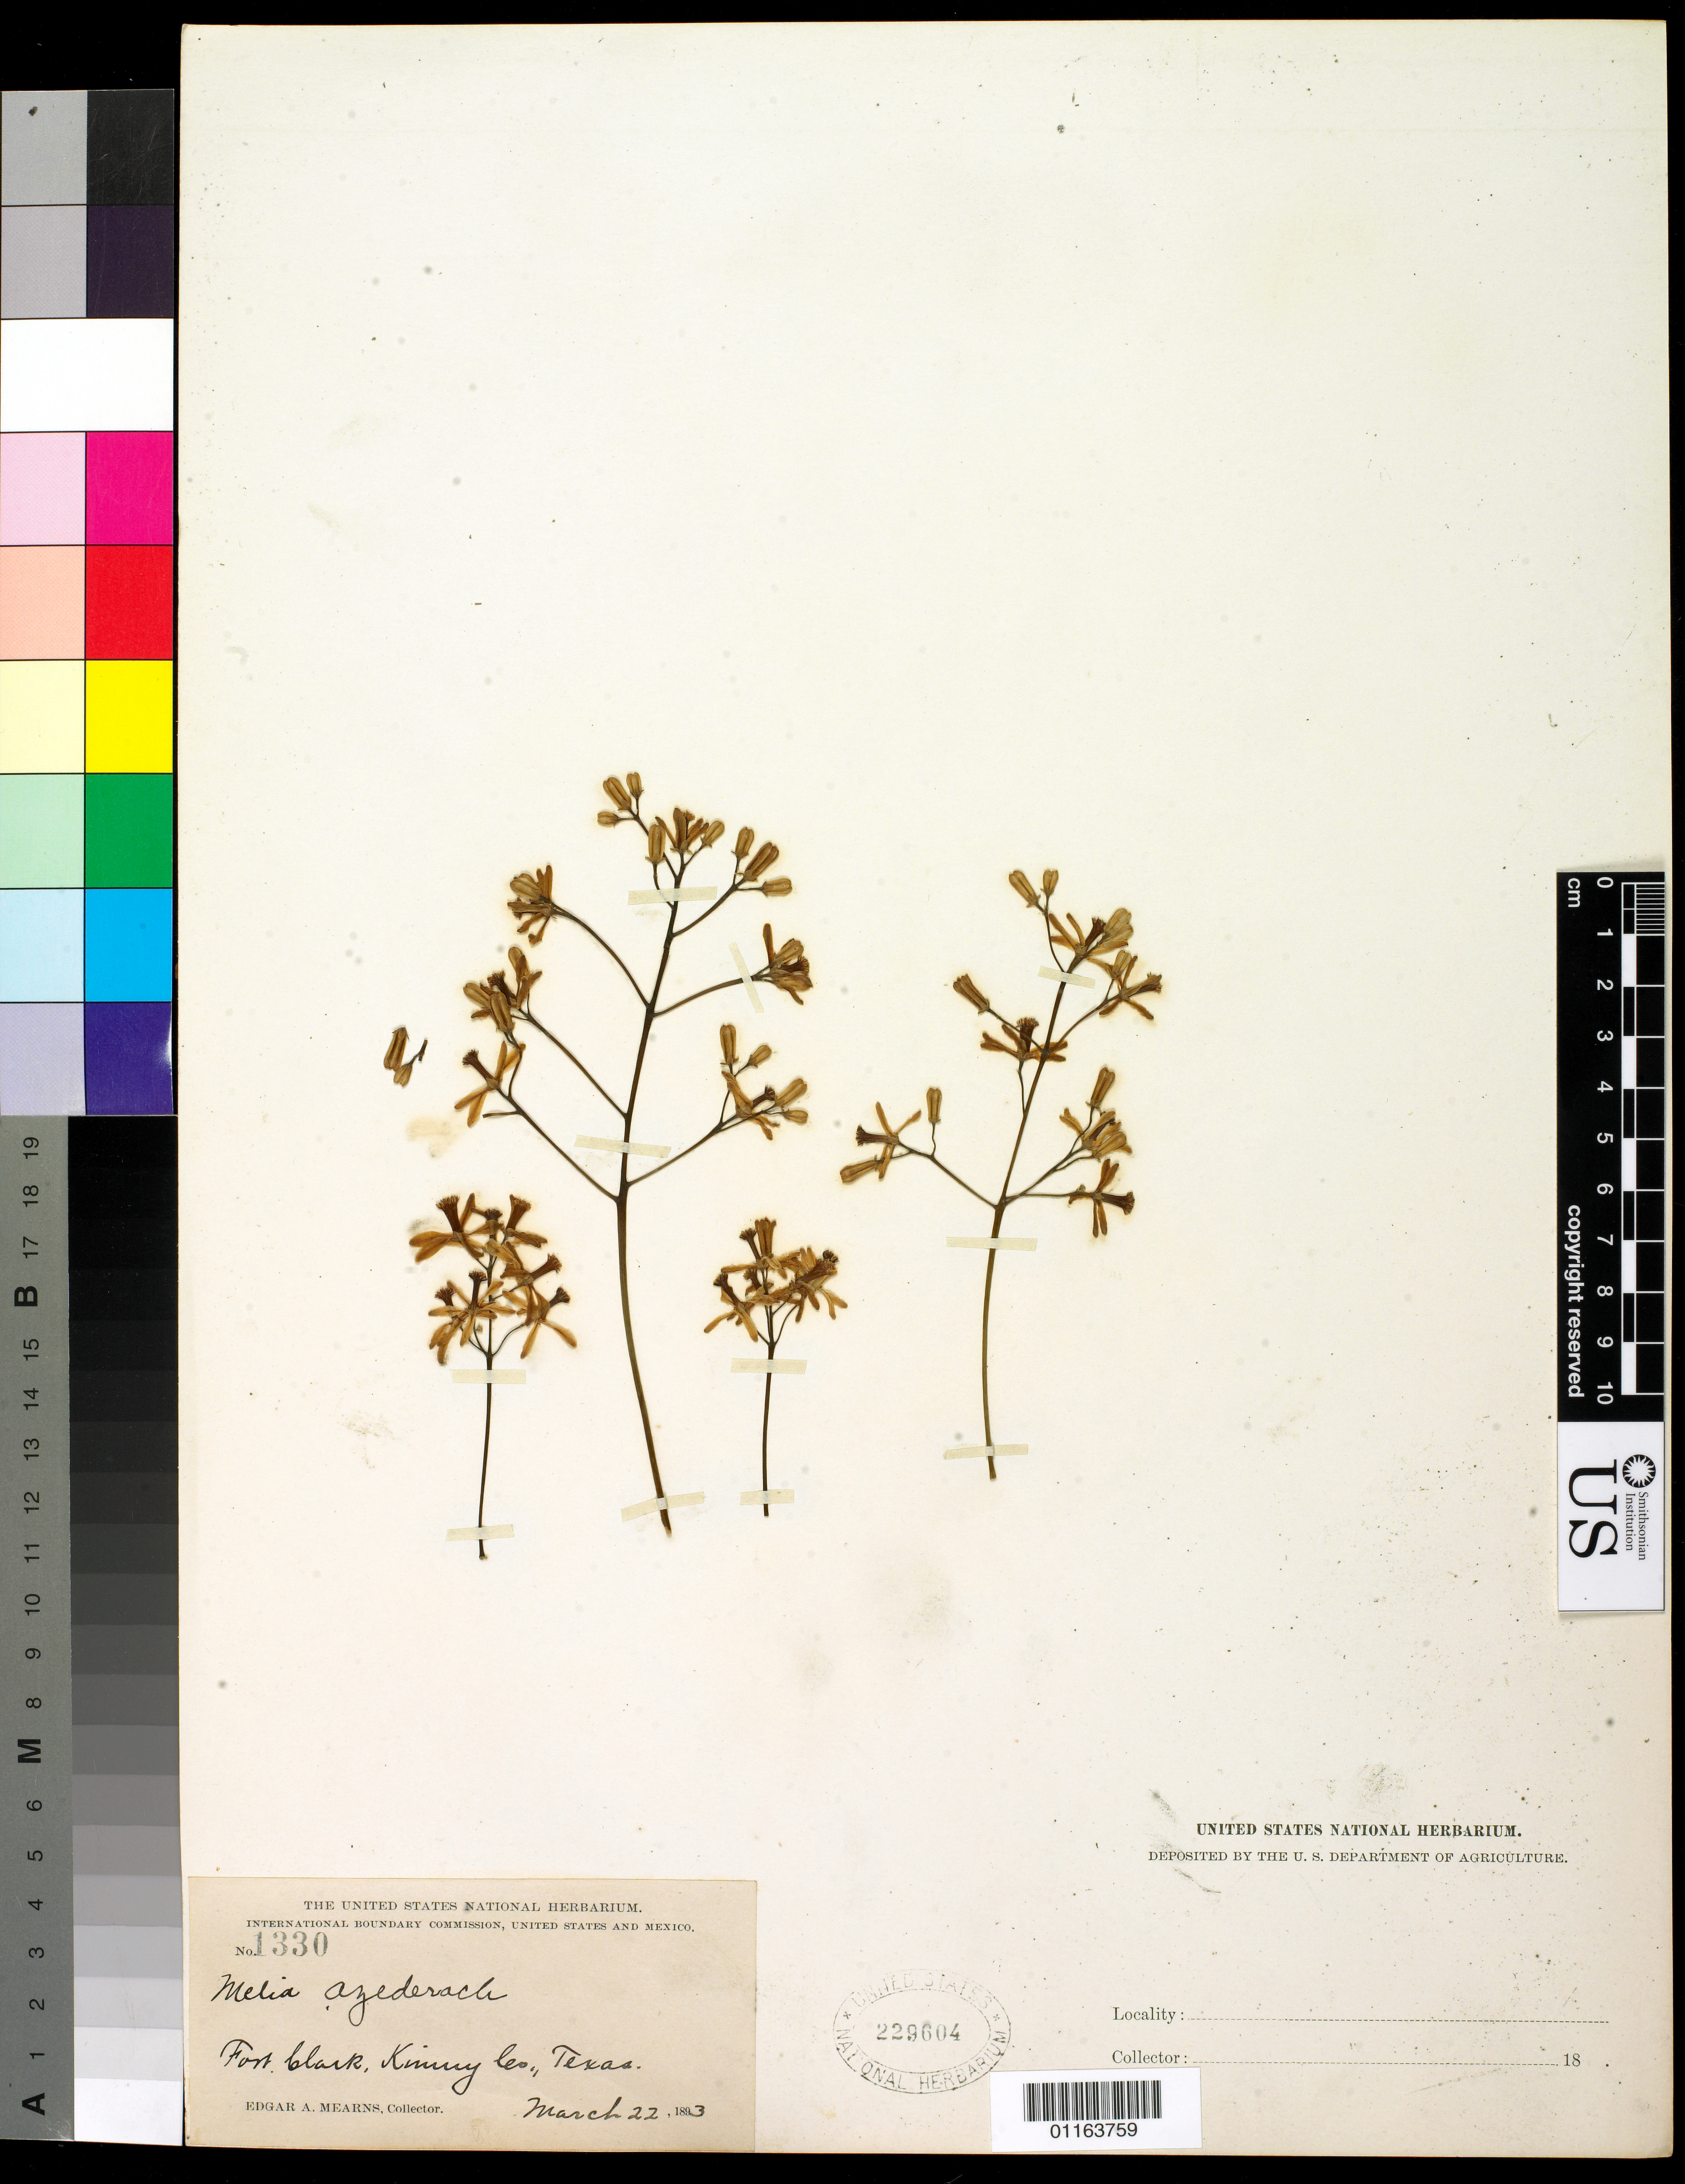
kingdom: Plantae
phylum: Tracheophyta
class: Magnoliopsida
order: Sapindales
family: Meliaceae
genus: Melia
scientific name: Melia azedarach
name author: L.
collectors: E. A. Mearns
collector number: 1330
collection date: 1893-03-22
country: United States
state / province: Texas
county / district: Kinney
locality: Fort Clark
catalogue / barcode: US 229604